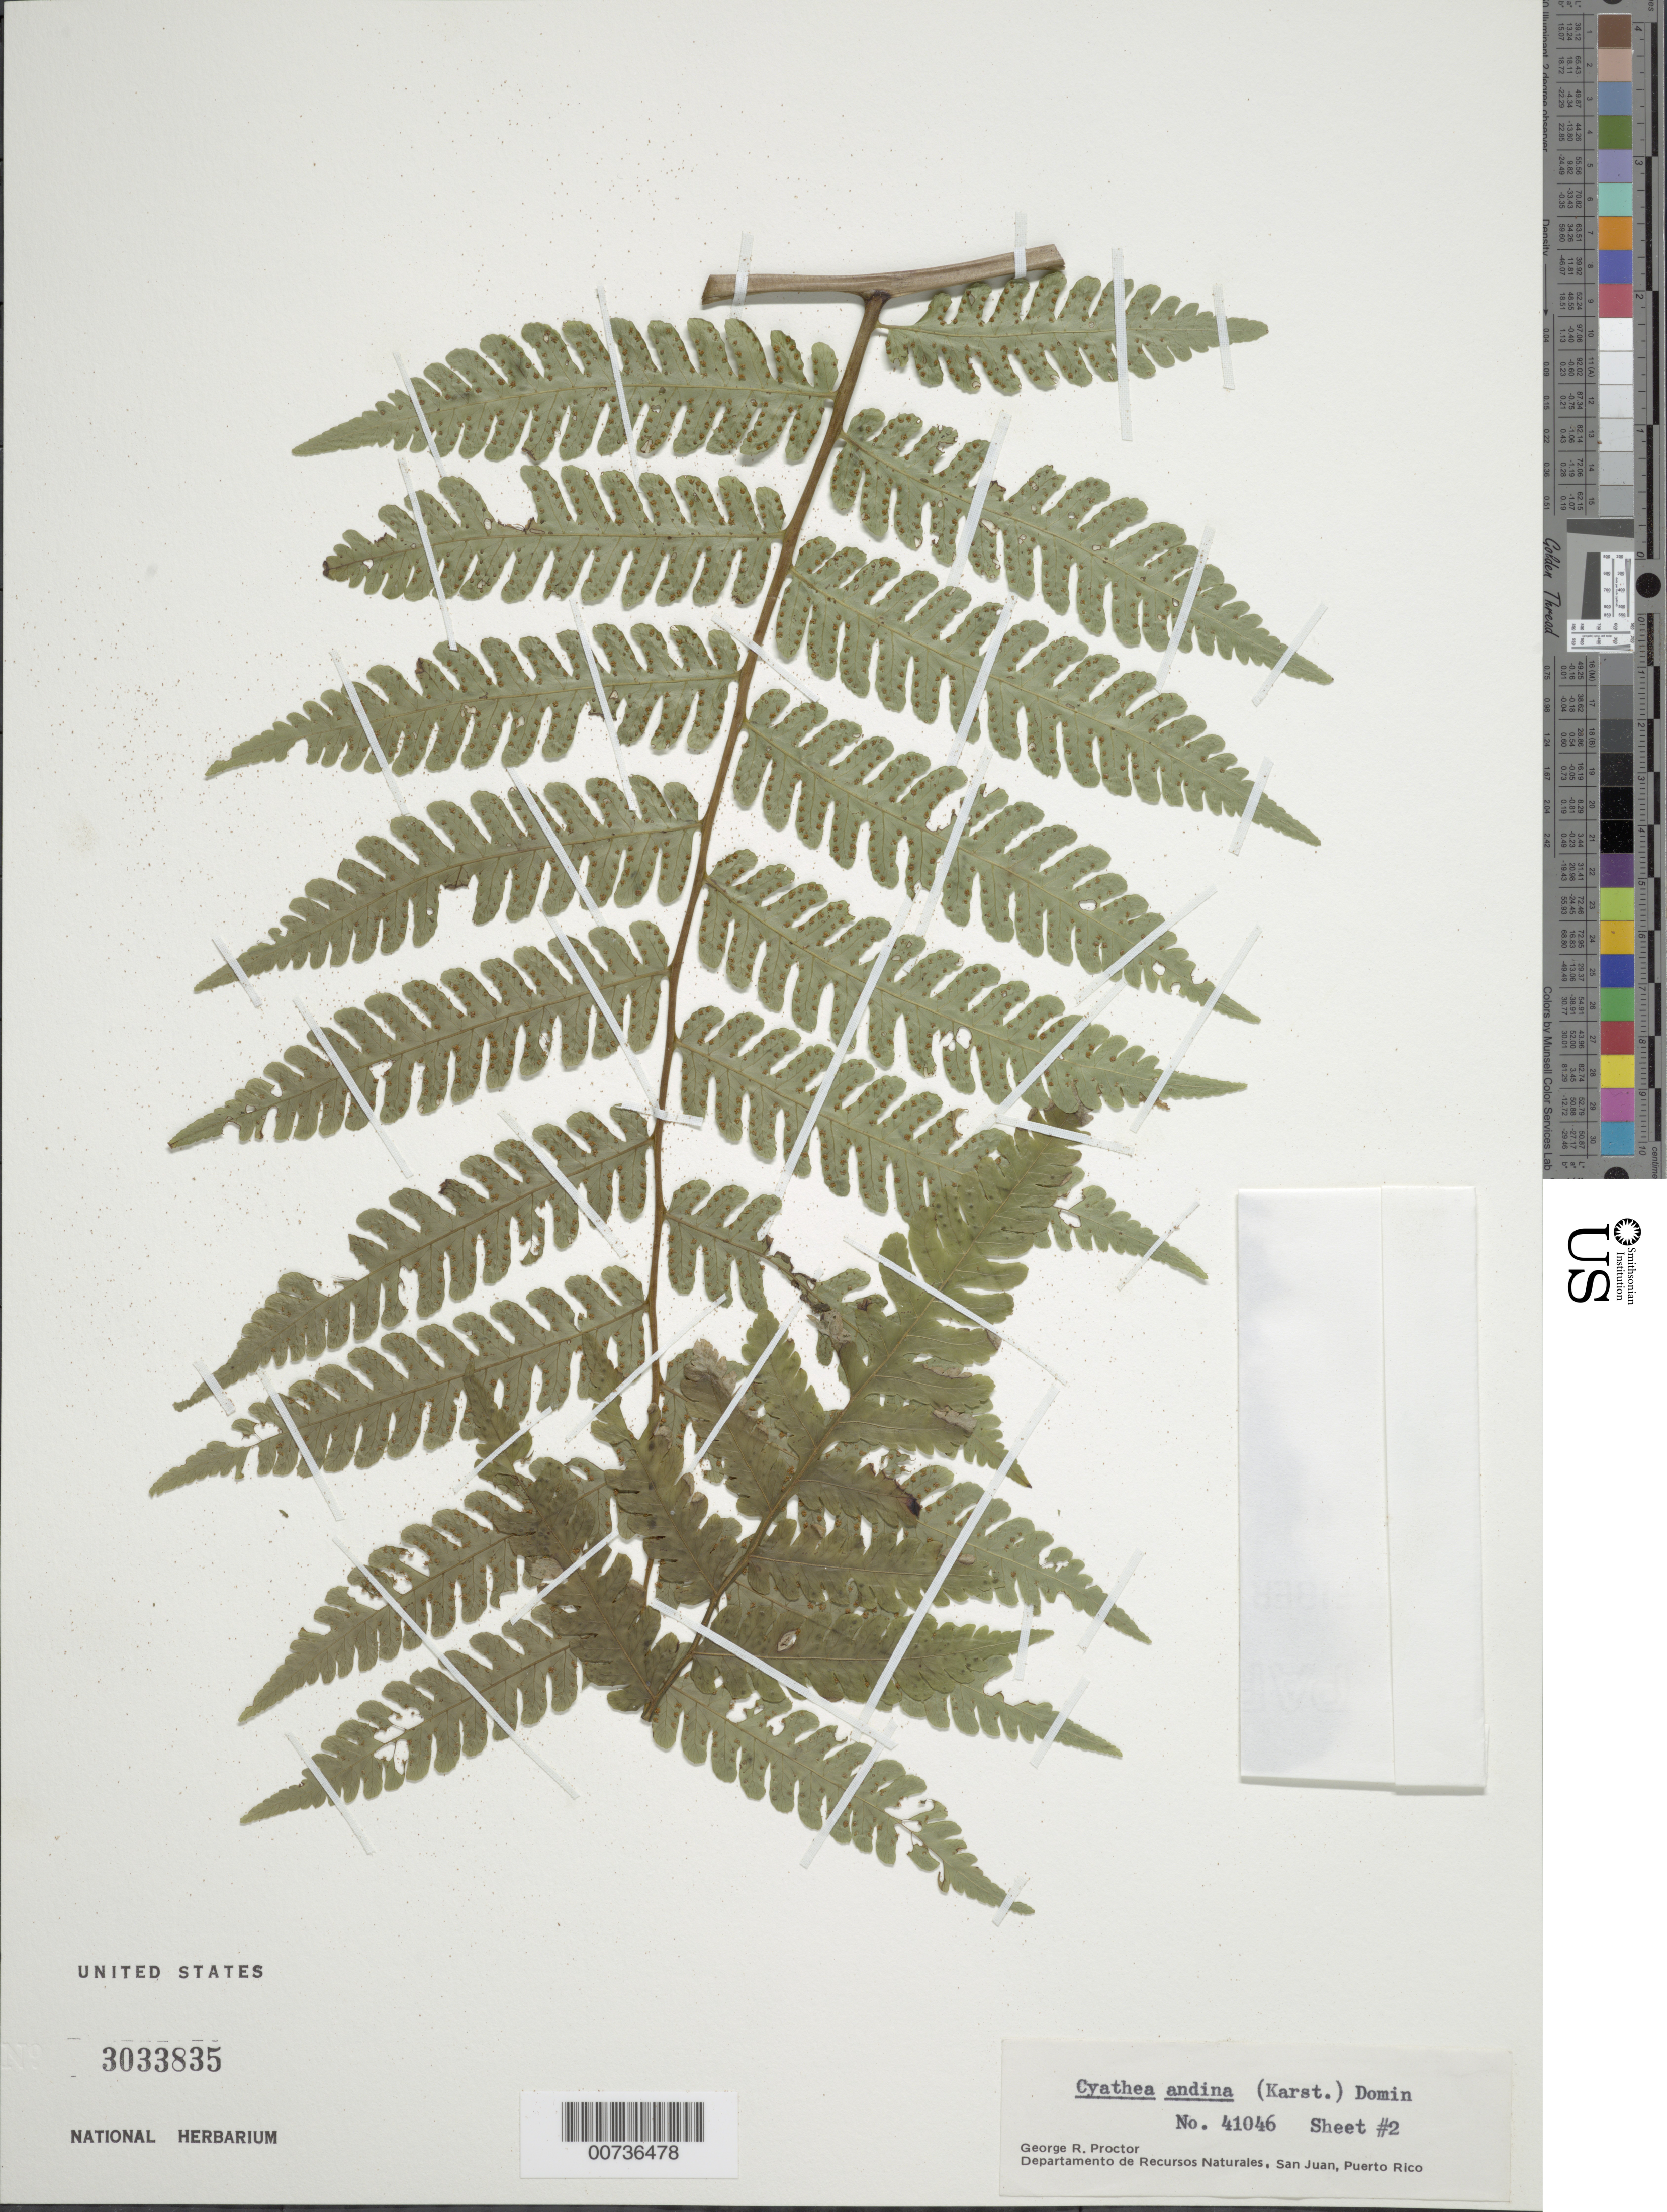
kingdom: Plantae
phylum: Tracheophyta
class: Polypodiopsida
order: Cyatheales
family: Cyatheaceae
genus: Cyathea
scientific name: Cyathea andina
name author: Domin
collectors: G. R. Proctor, M. Vives & W. Estremera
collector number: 41046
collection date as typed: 09 Feb 1985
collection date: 1985-02-09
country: Puerto Rico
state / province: Arecibo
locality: Rio Abajo State Forest: Road 621, km 8.1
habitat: In secondary forest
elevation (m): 335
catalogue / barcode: US 3033835